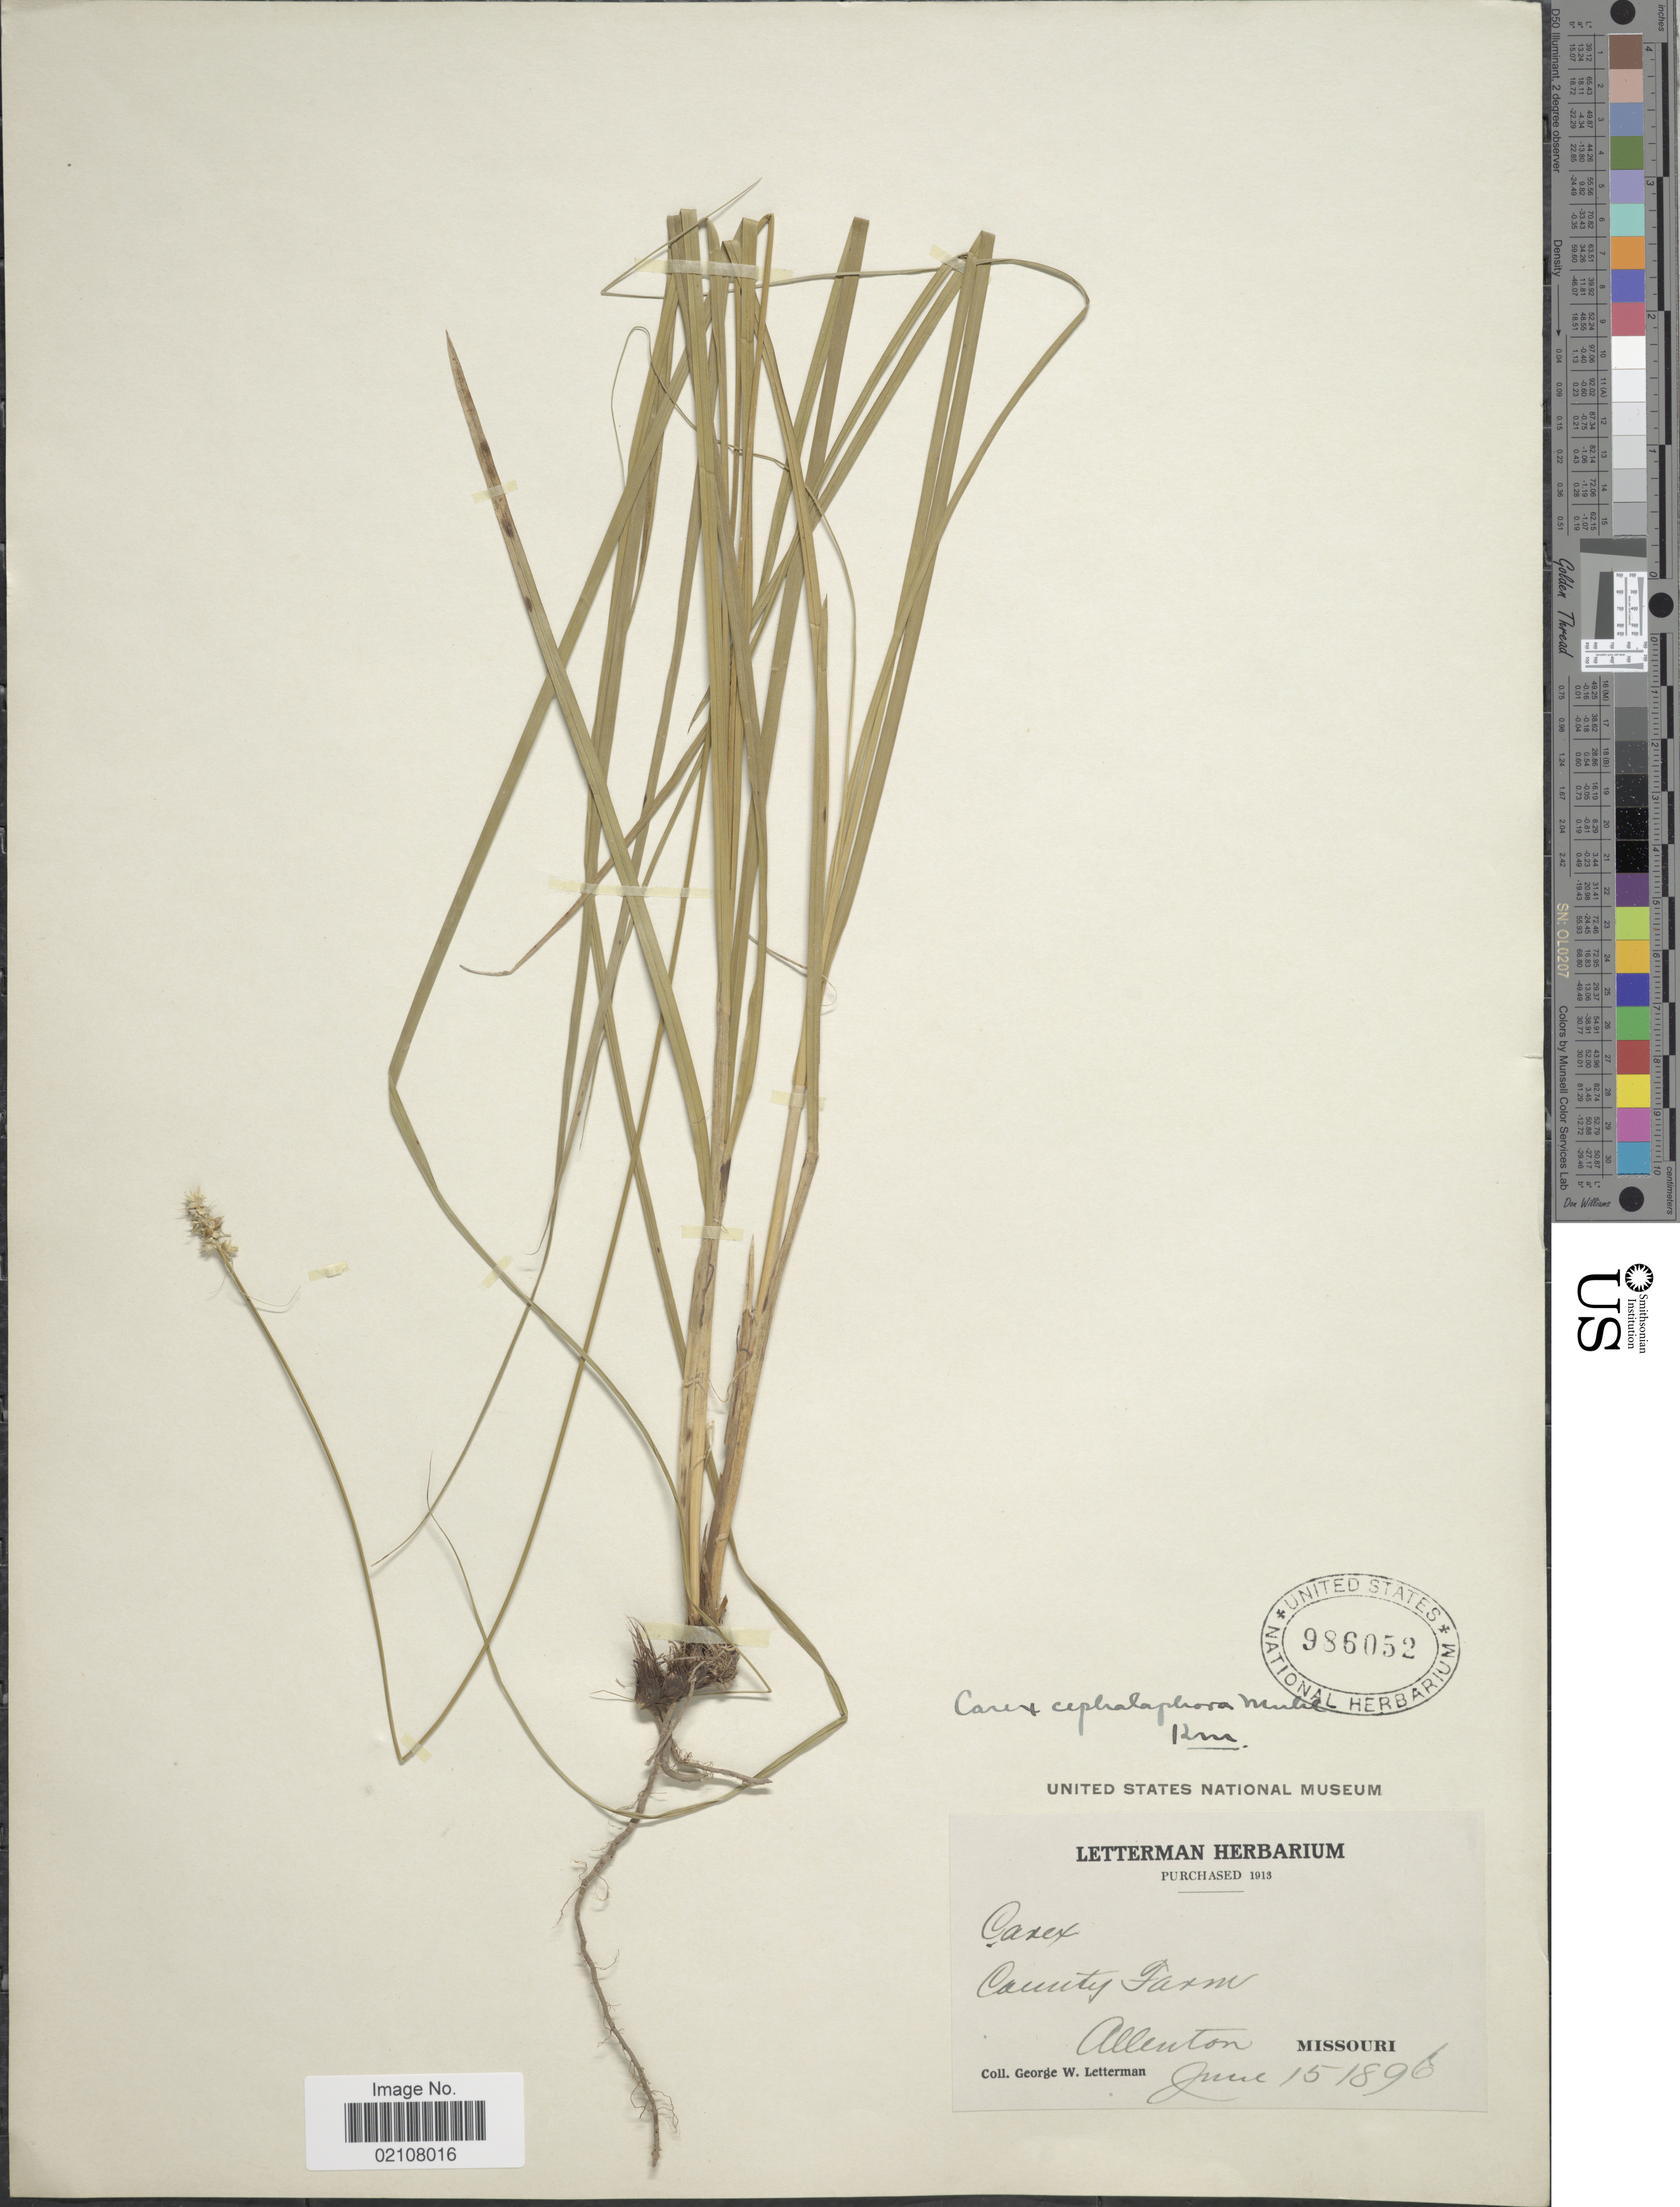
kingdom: Plantae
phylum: Tracheophyta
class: Liliopsida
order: Poales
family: Cyperaceae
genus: Carex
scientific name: Carex cephalophora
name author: Muhl. ex Willd.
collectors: G. W. Letterman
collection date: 1896-06-15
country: United States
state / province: Missouri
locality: County Farm, Allenton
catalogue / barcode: US 986052